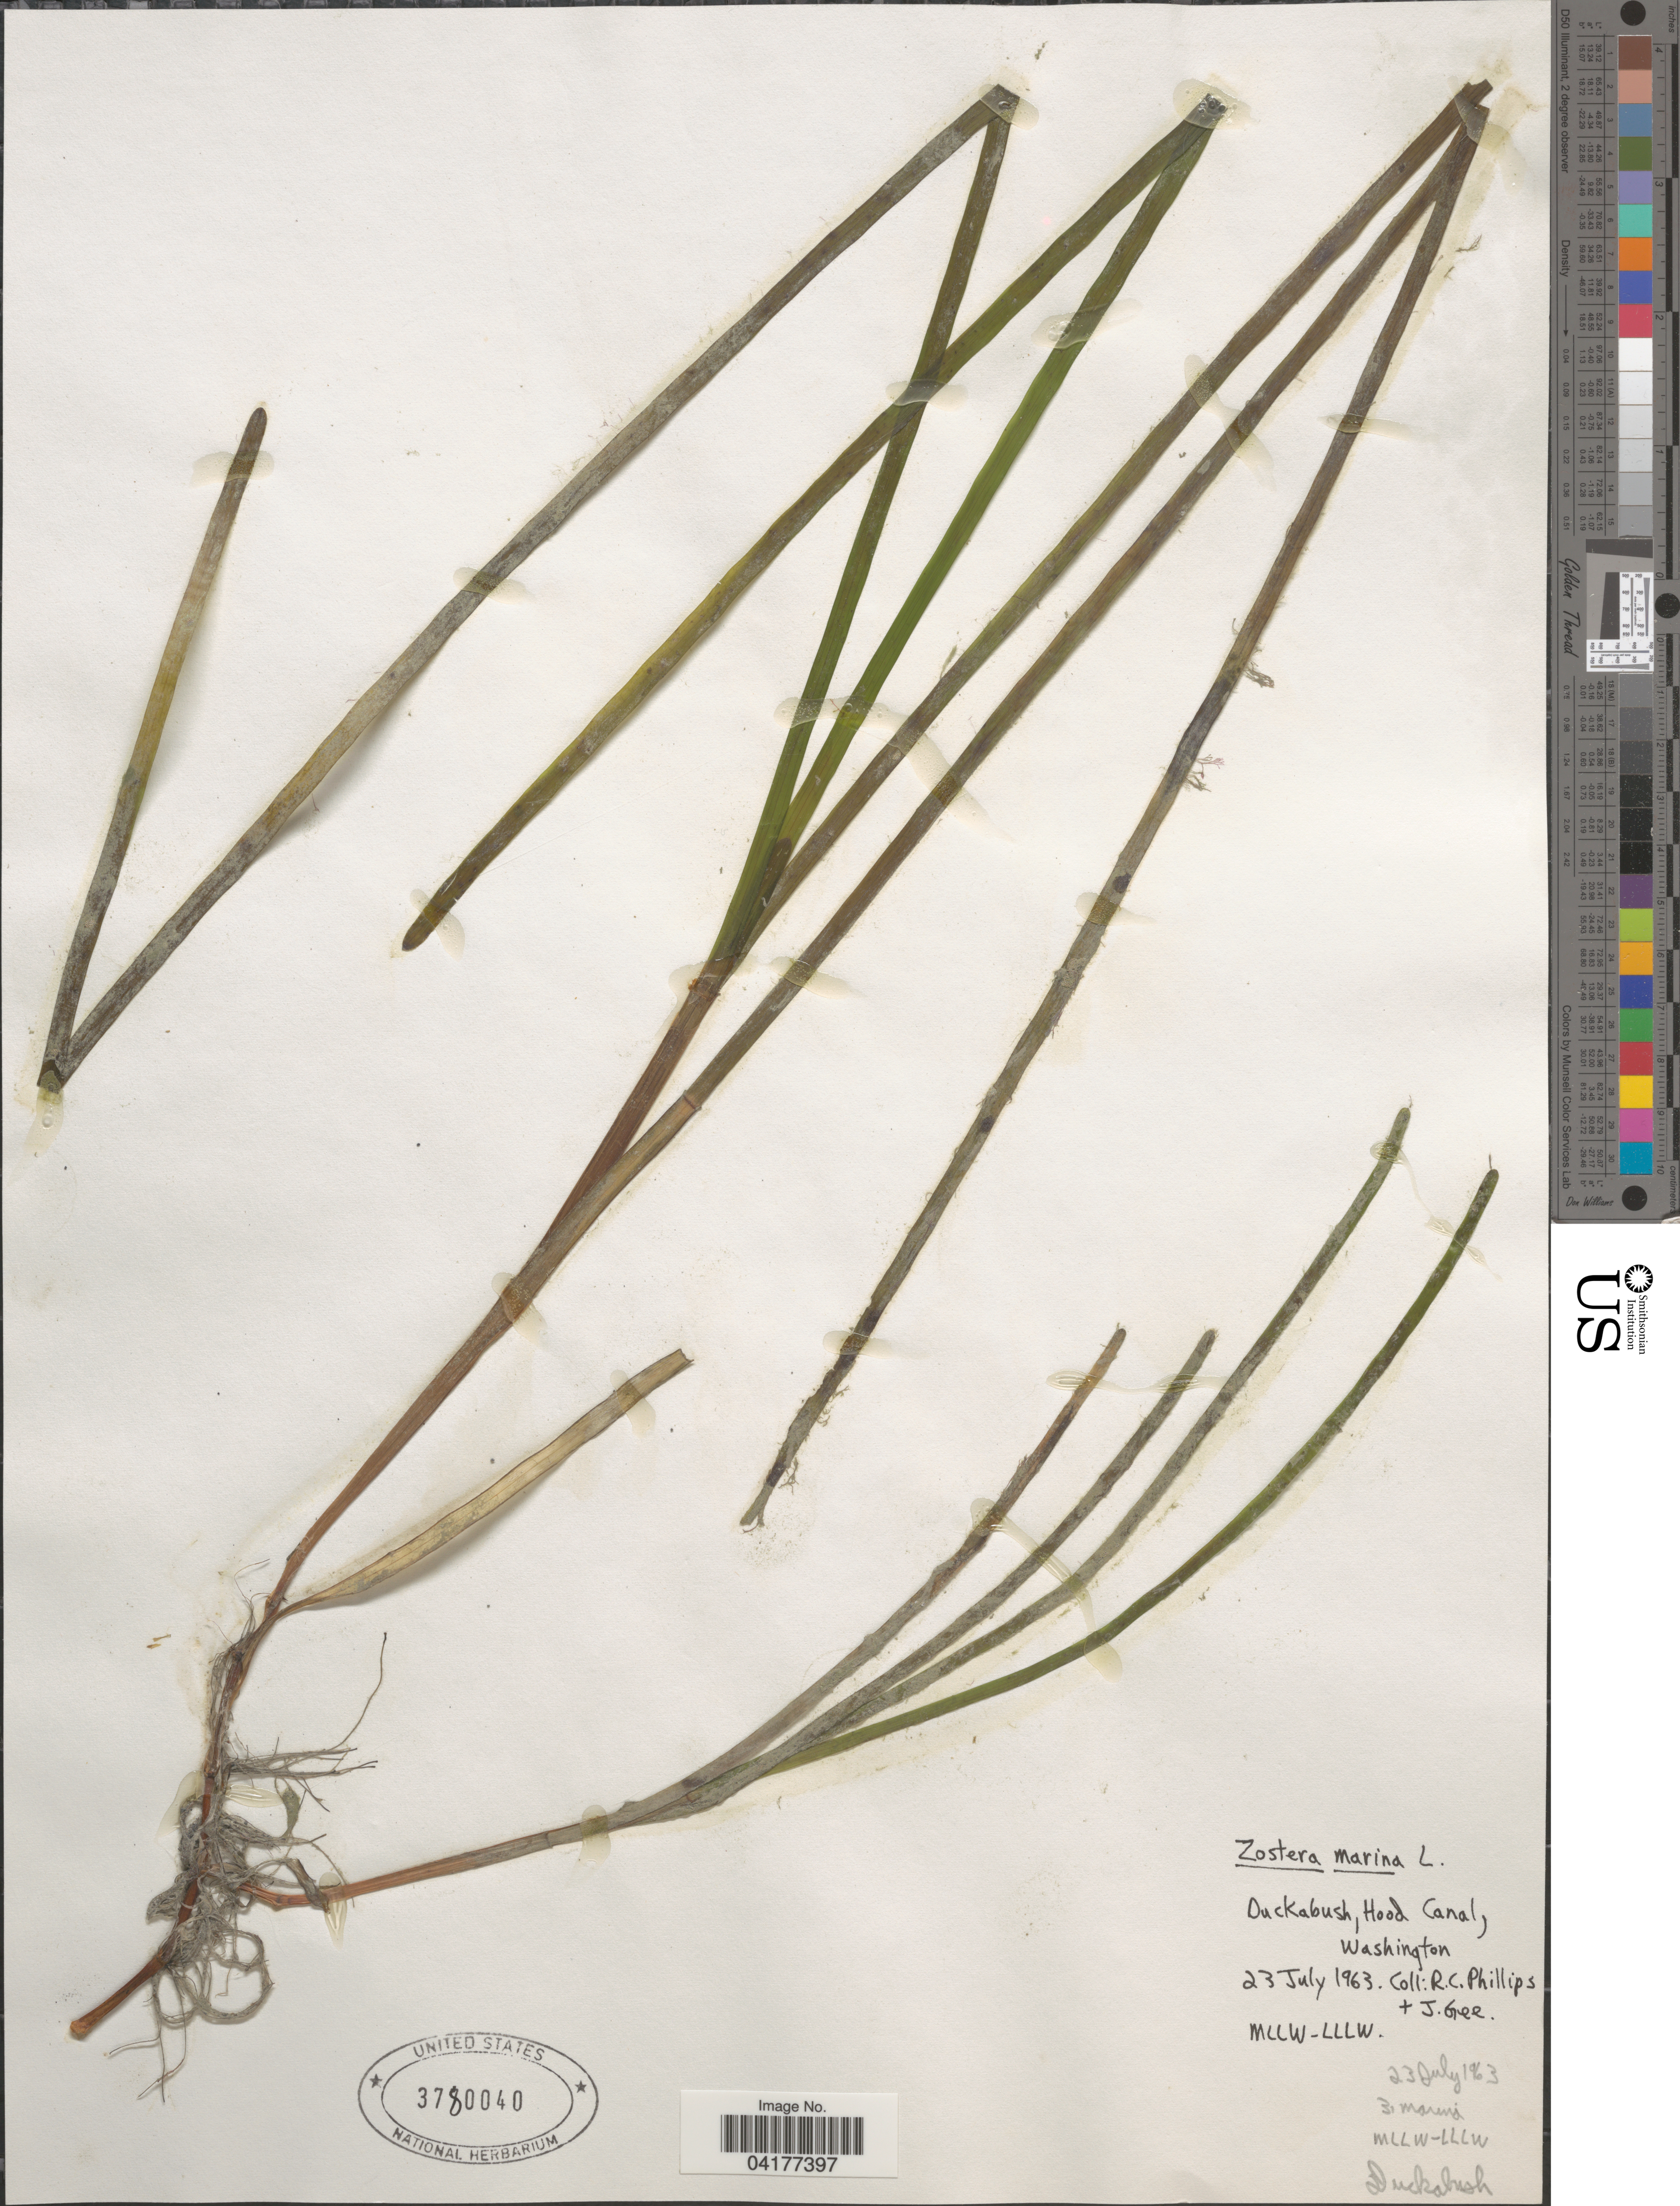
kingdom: Plantae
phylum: Tracheophyta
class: Liliopsida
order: Alismatales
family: Zosteraceae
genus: Zostera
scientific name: Zostera marina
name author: L.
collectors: R. C. Phillips & J. Gee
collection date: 1963-07-23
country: United States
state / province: Washington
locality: Duckabush, Hood Canal. MLLW-LLLW.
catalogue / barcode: US 3780040